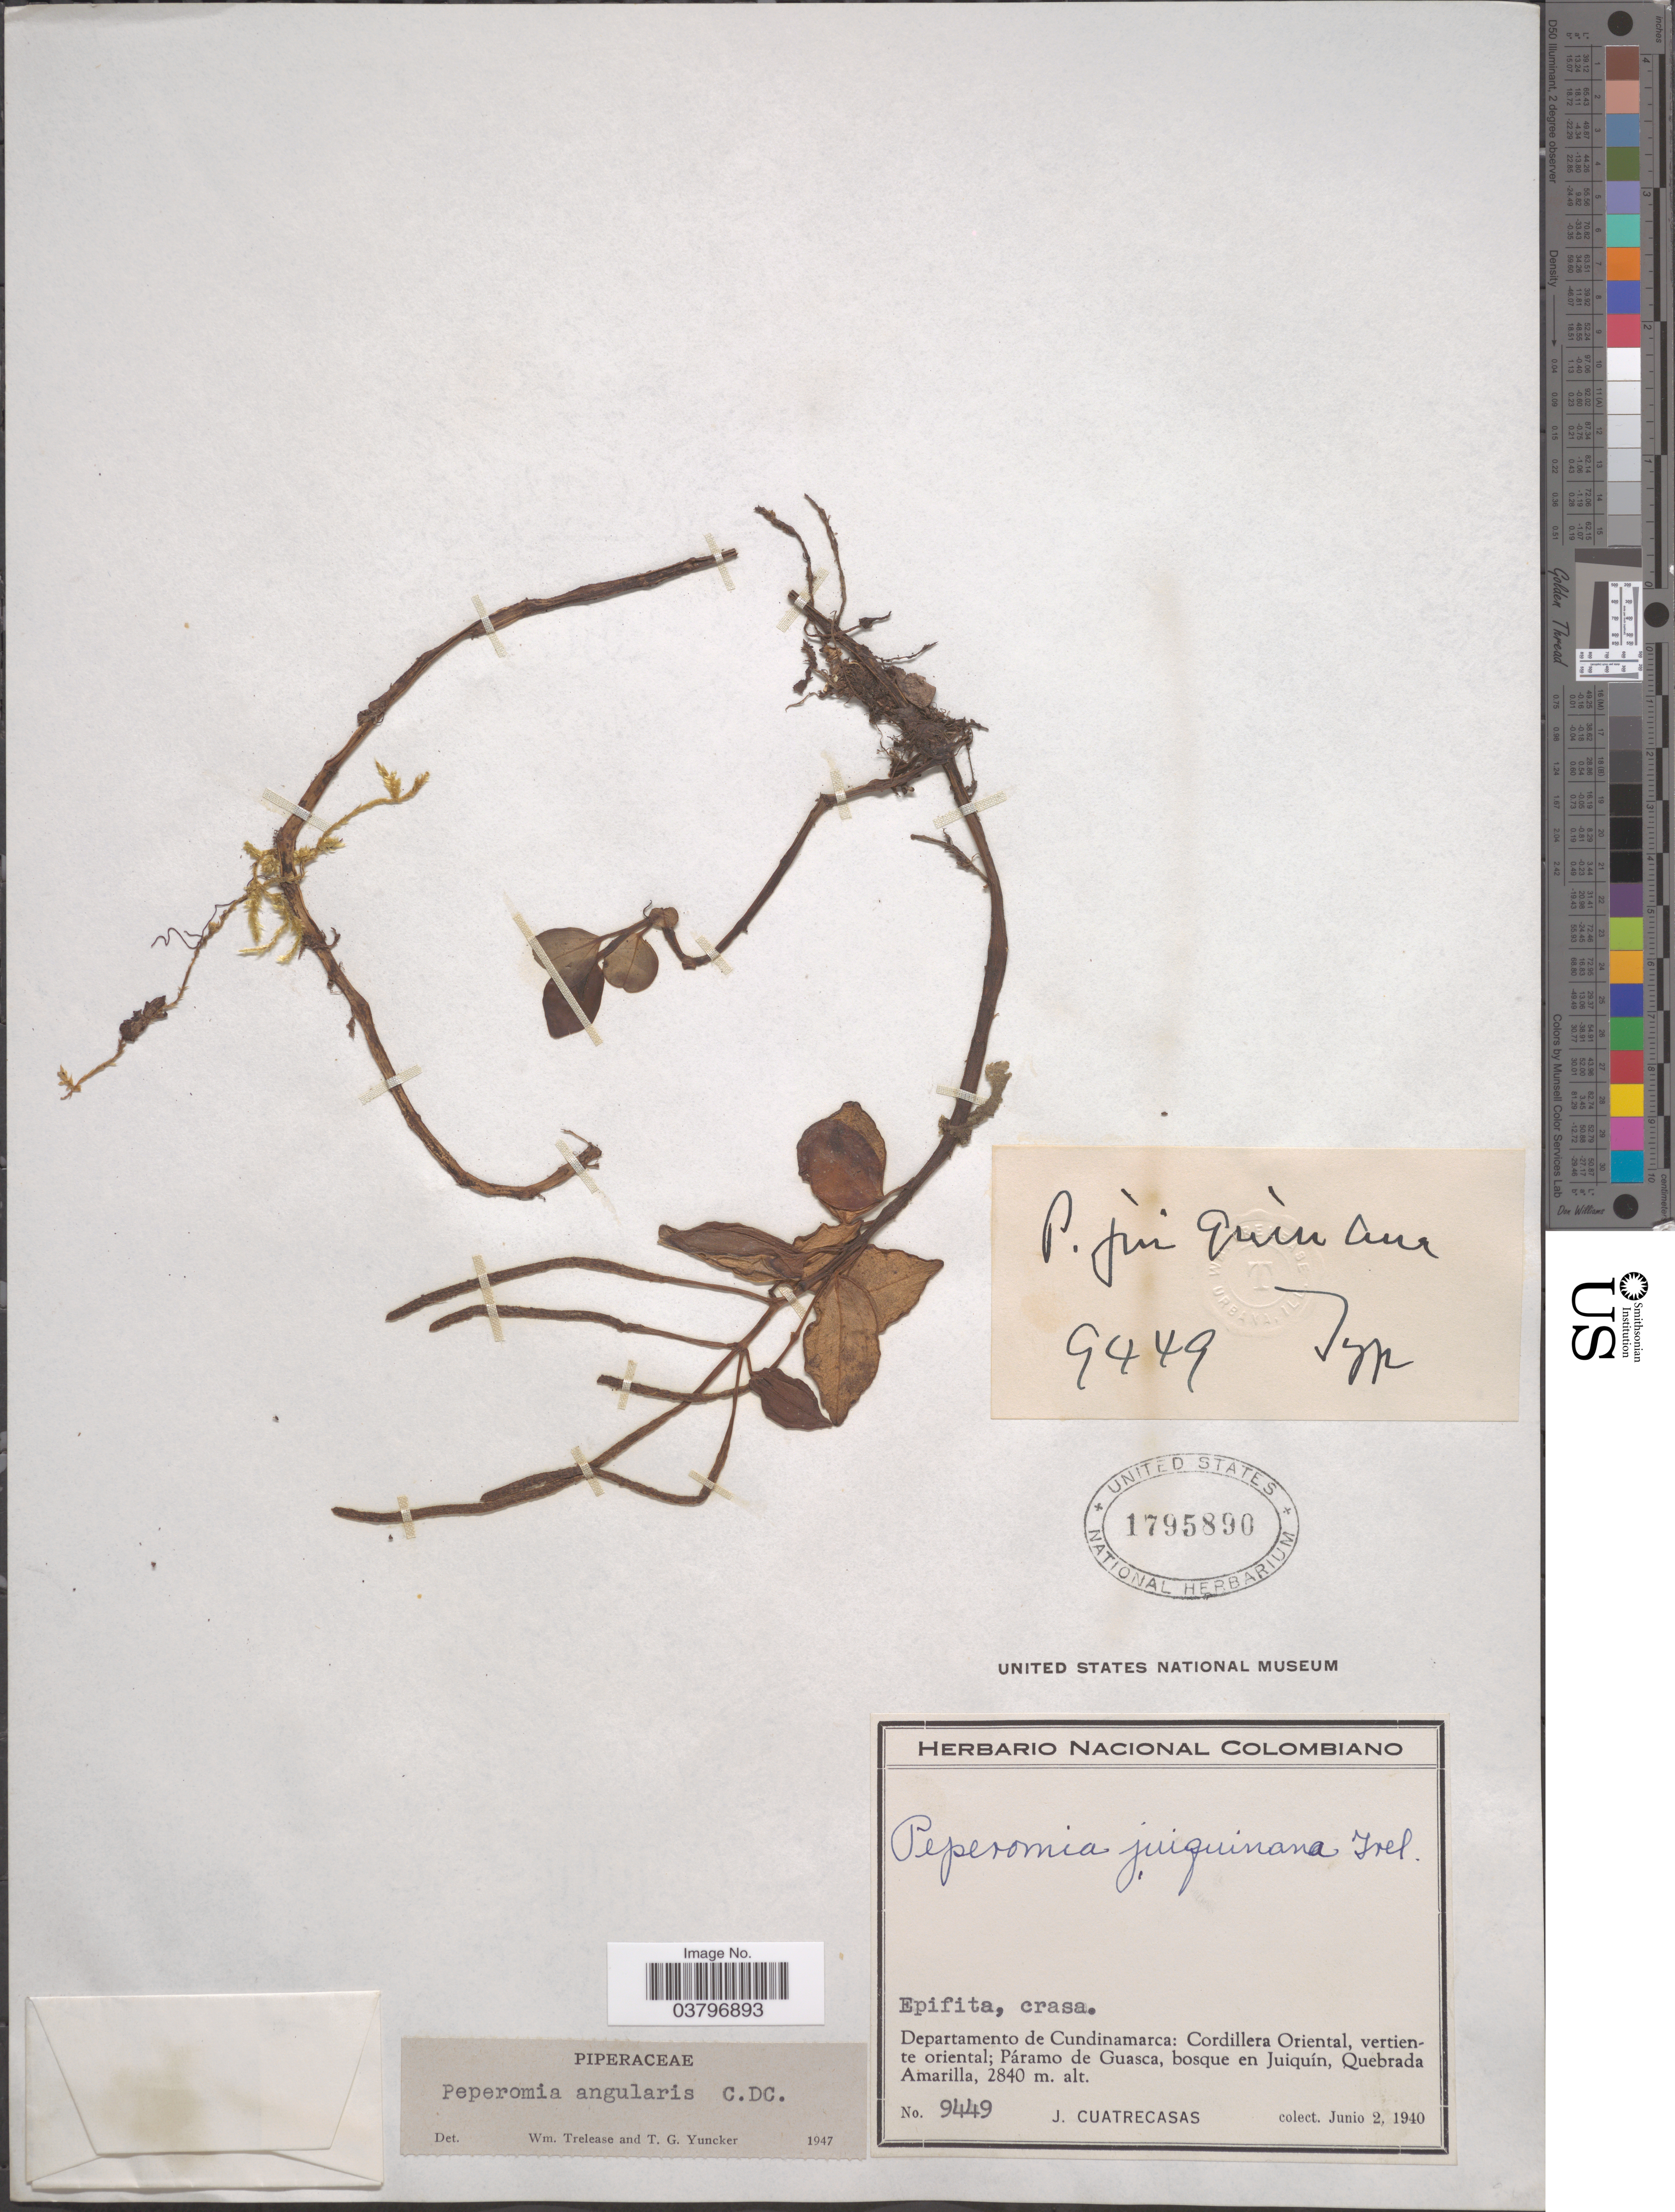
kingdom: Plantae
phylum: Tracheophyta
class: Magnoliopsida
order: Piperales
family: Piperaceae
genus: Peperomia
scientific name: Peperomia angularis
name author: C. DC.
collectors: J. Cuatrecasas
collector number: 9449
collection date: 1940-06-02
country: Colombia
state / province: Cundinamarca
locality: Departamento de Cundinamarca: Cordillera Oriental, vertiente oriental; Páramo de Guasca, bosque en Juiquín, Quebrada Amarilla.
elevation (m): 2840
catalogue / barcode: US 1795890